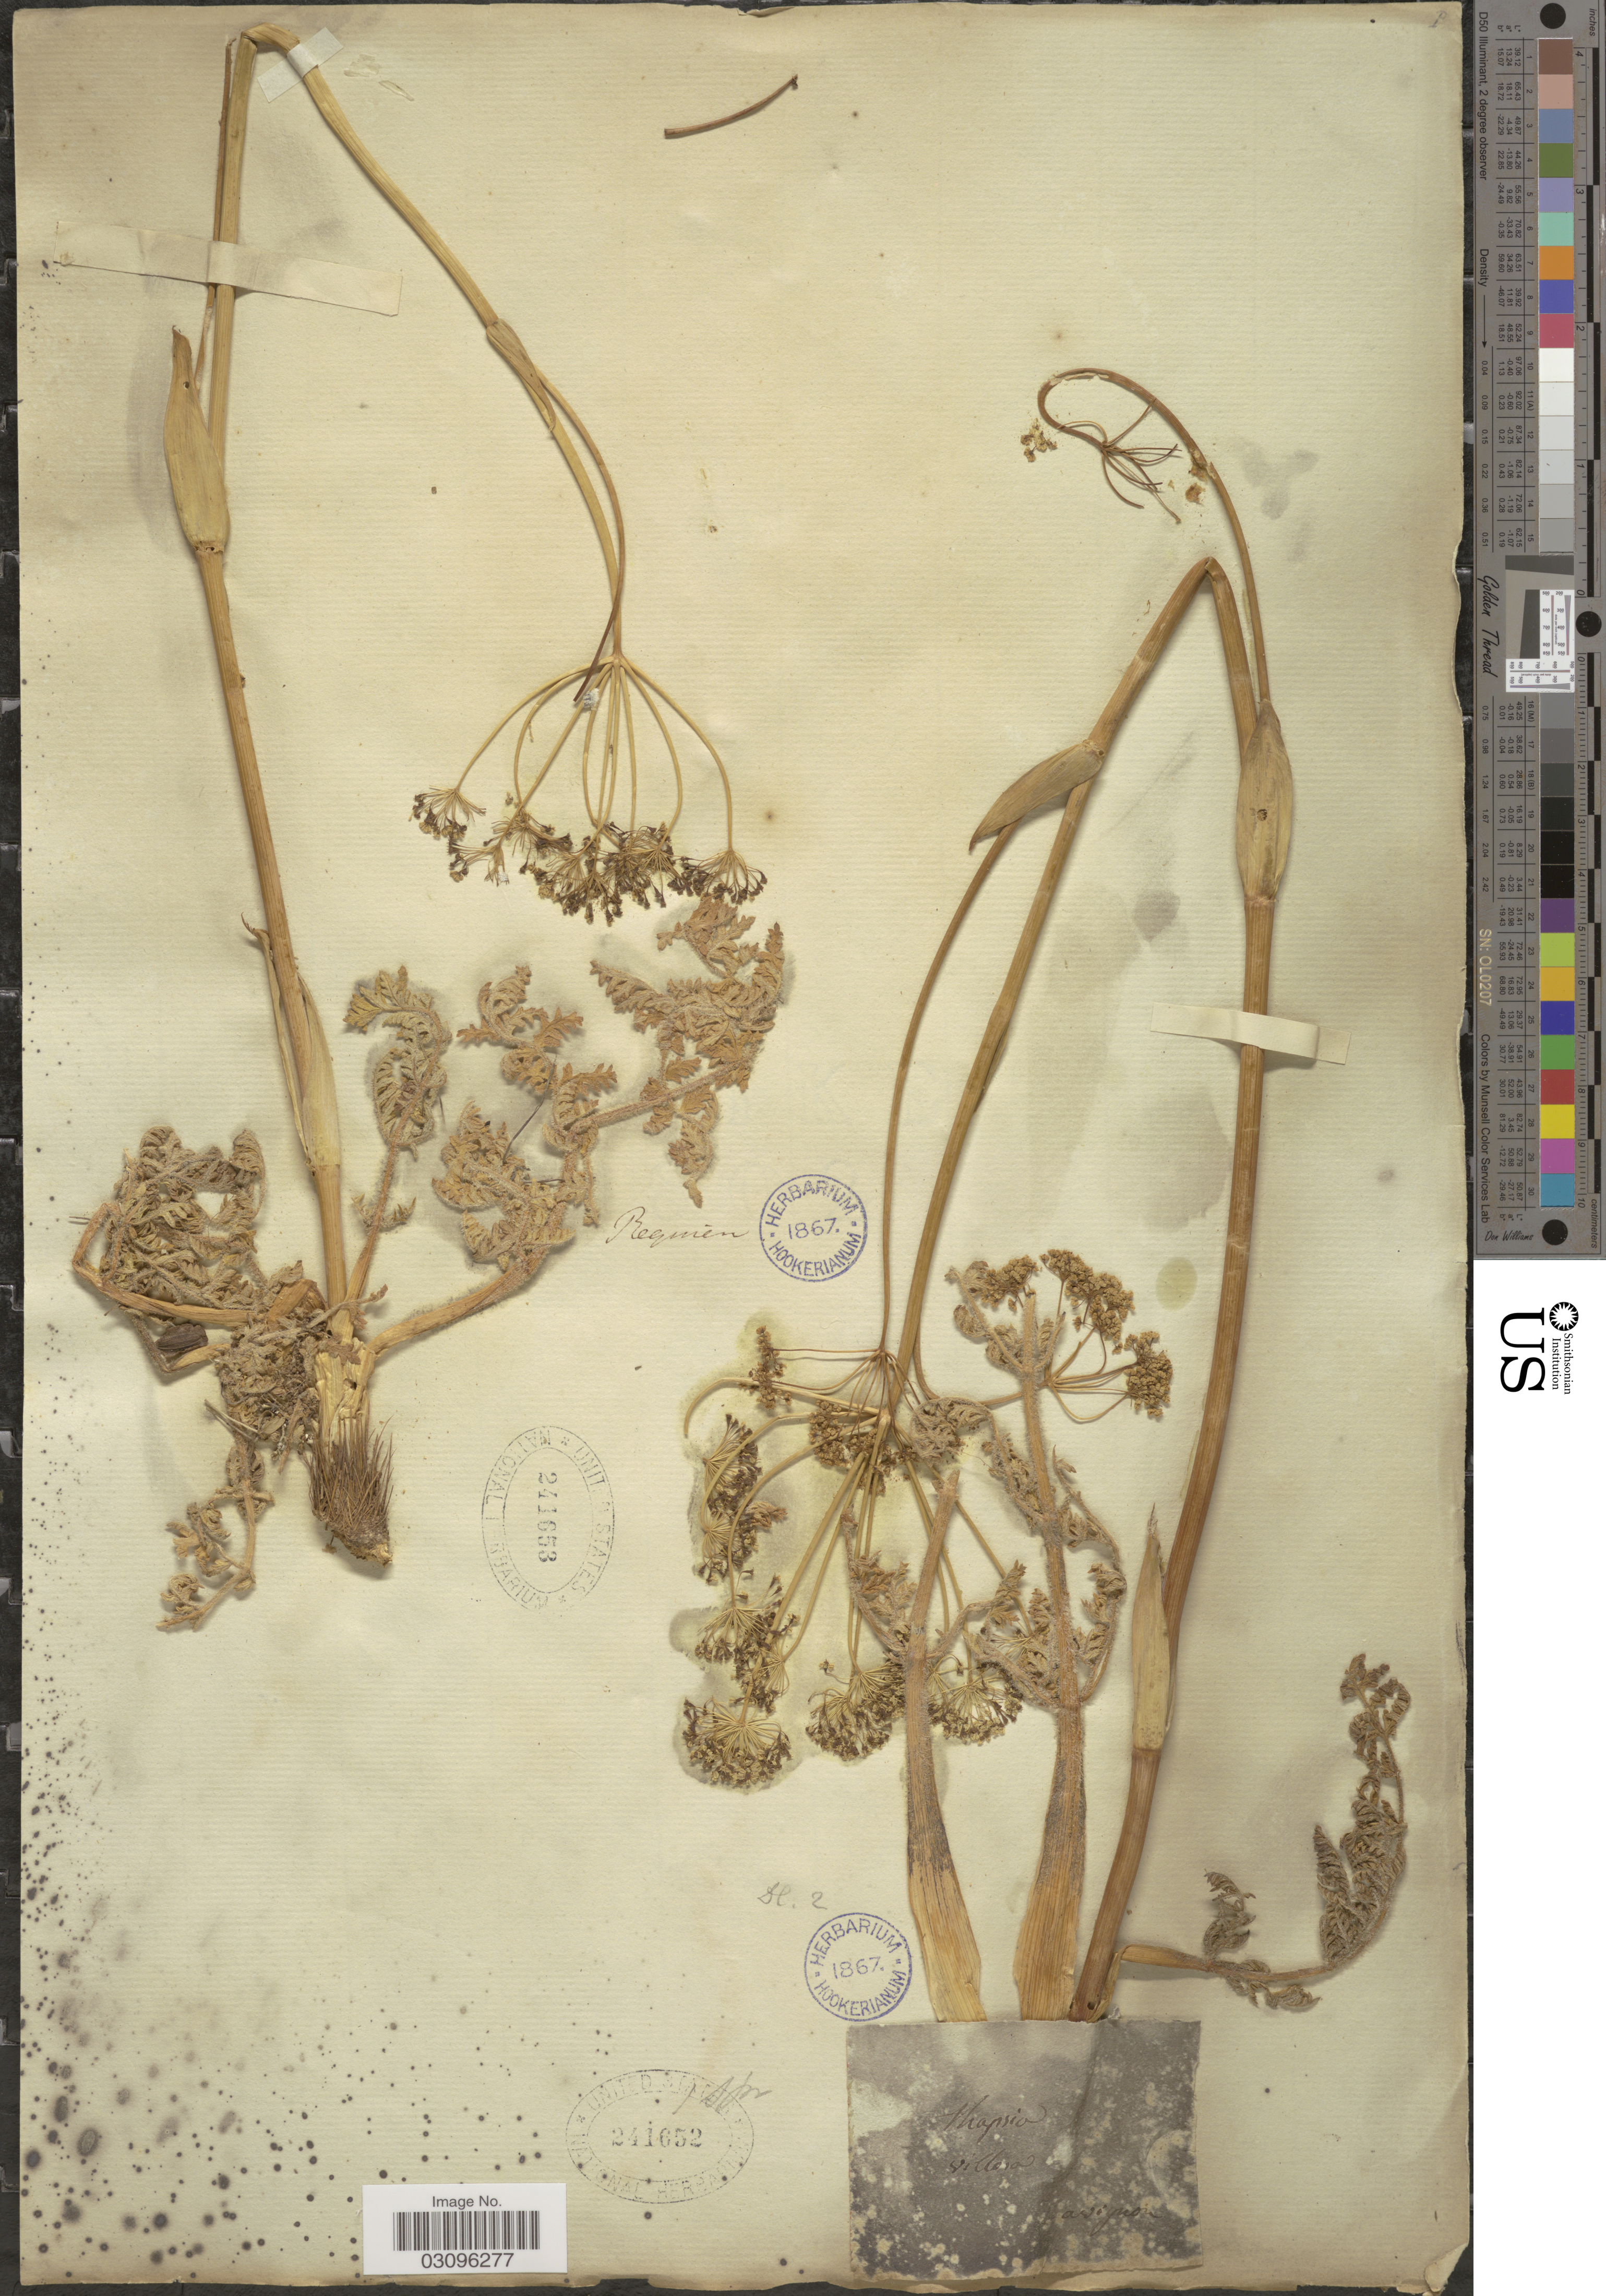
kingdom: Plantae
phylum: Tracheophyta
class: Magnoliopsida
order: Apiales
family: Apiaceae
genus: Thapsia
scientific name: Thapsia villosa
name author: L.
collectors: Requien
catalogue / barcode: US 241653-2